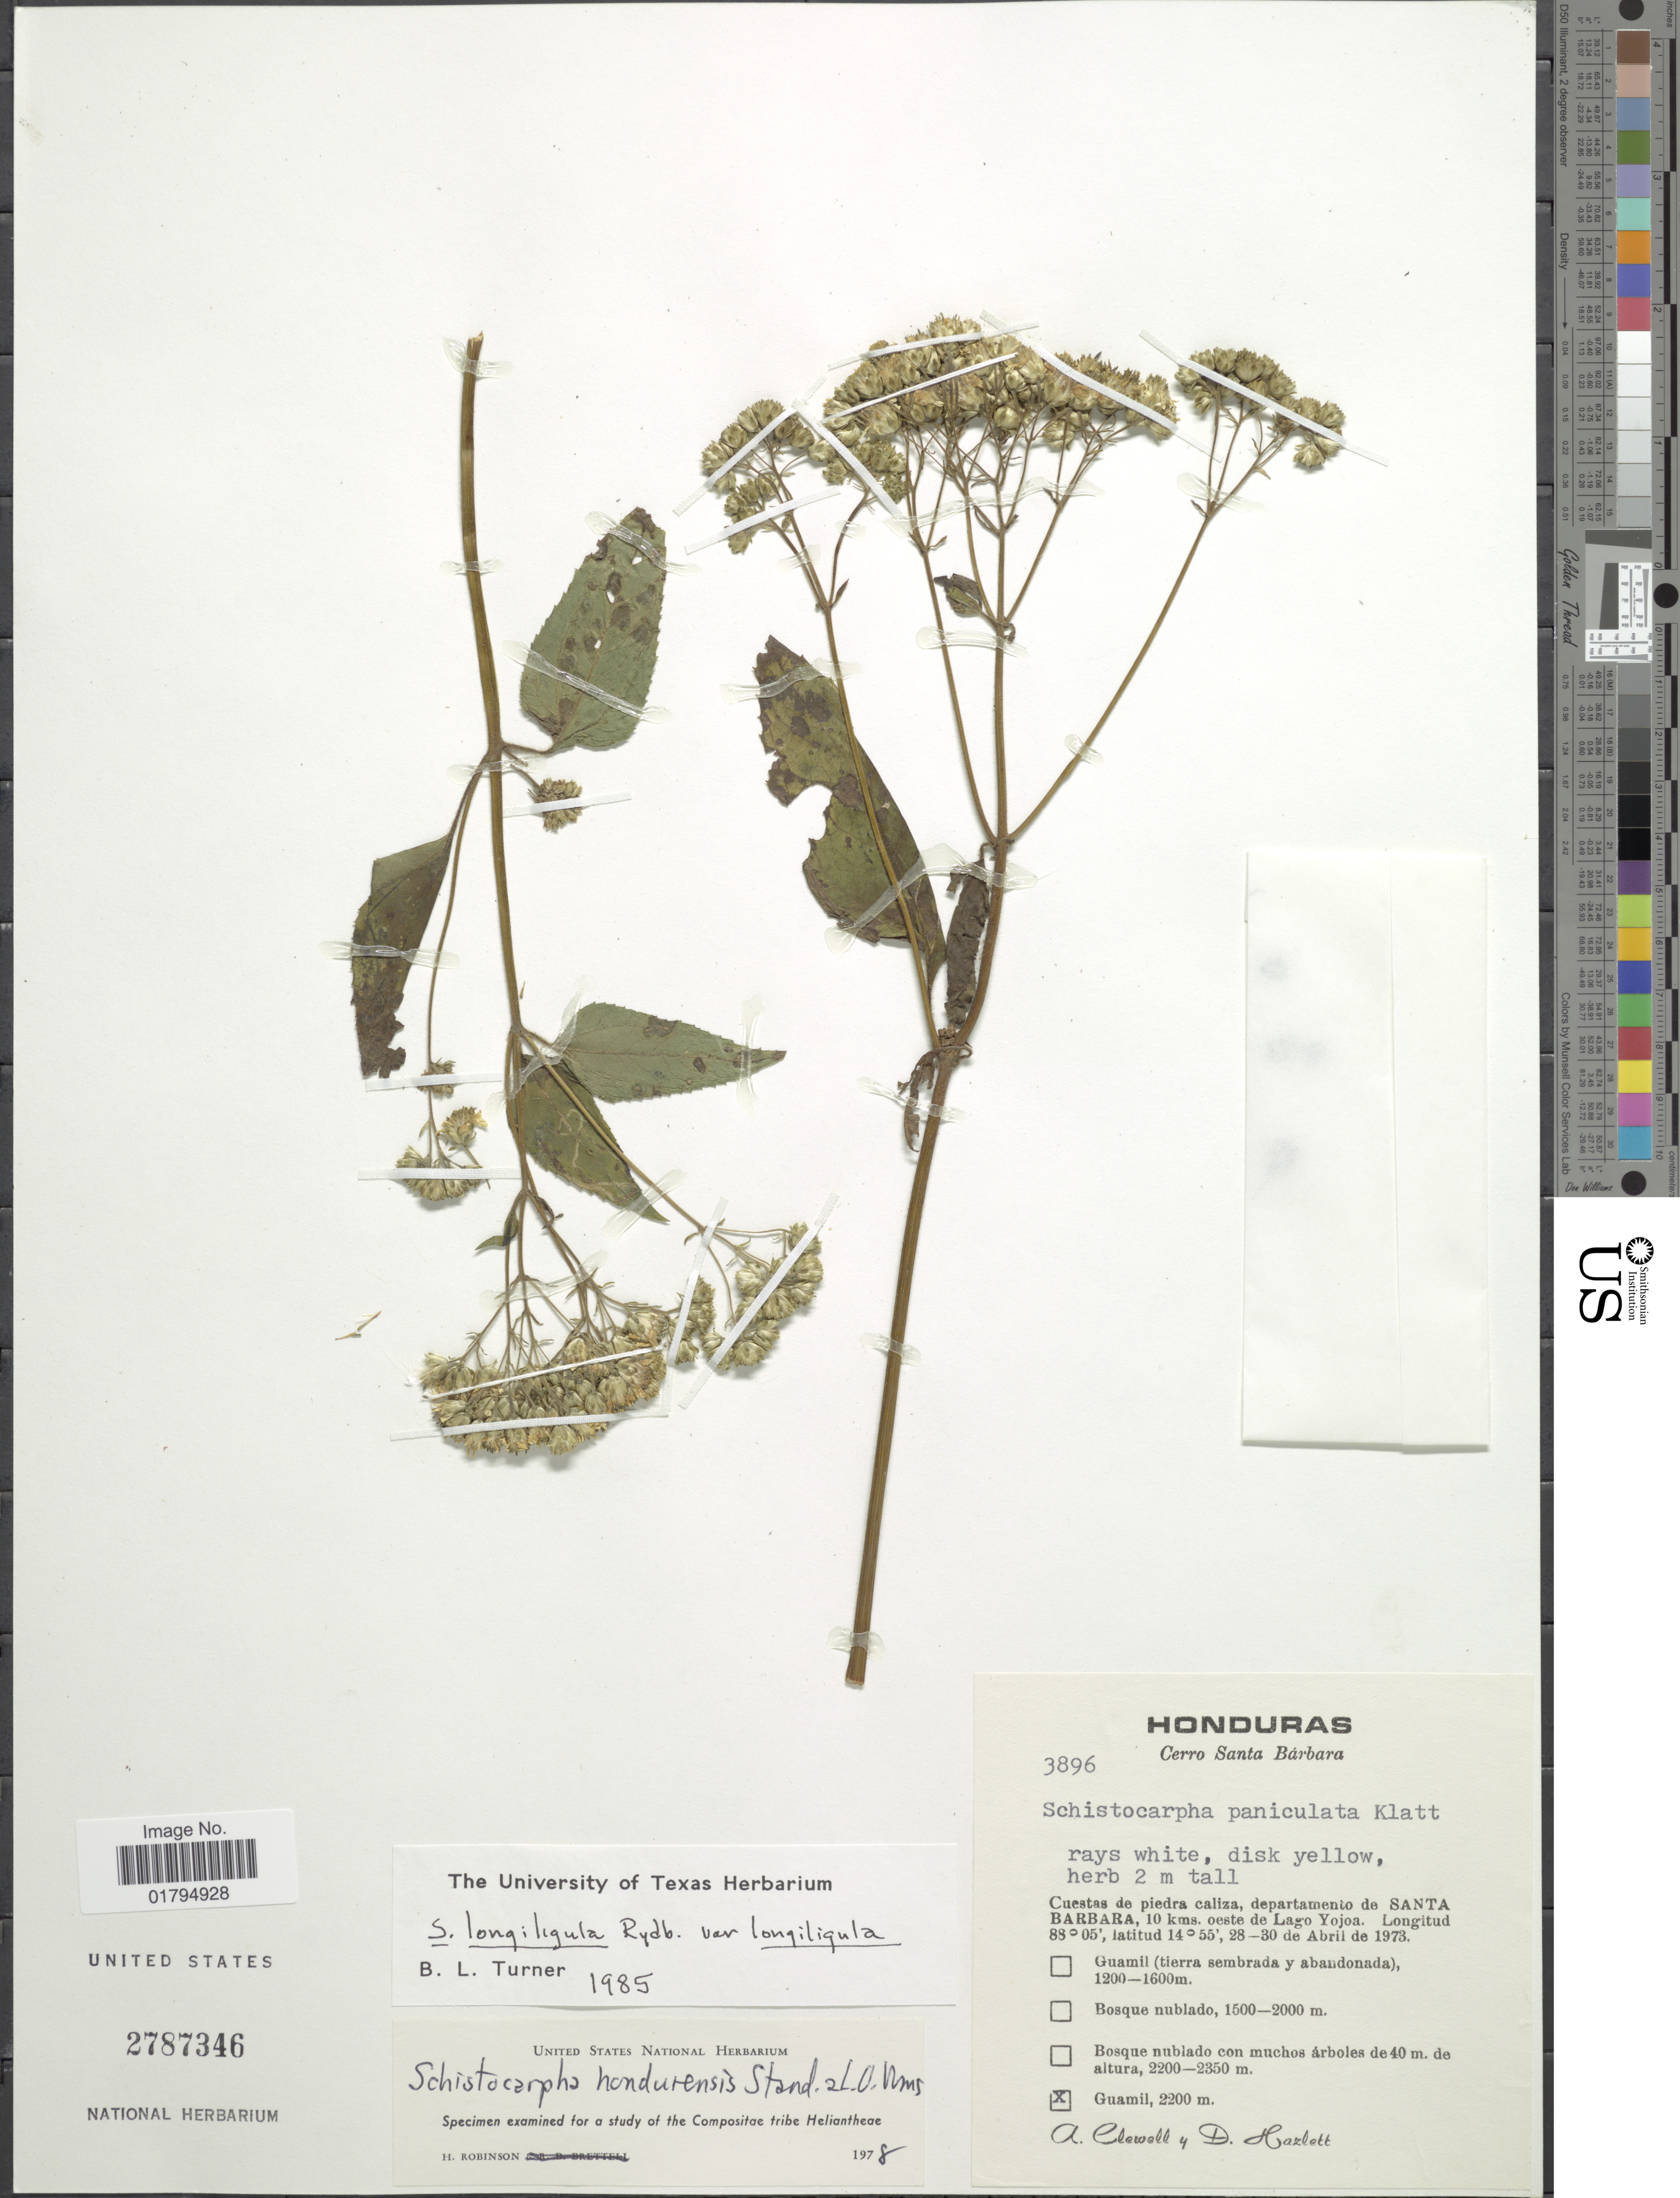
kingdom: Plantae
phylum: Tracheophyta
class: Magnoliopsida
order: Asterales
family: Asteraceae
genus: Schistocarpha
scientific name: Schistocarpha hondurensis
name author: Standl. & L.O. Williams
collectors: A. Clewell & D. Hazlett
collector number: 3896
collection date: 1973-04-28/1973-04-30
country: Honduras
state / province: Santa Bárbara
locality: Cuestas de piedra caliza, 0 kms oeste de Lago Yojoa. Guamil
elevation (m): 2200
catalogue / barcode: US 2787346